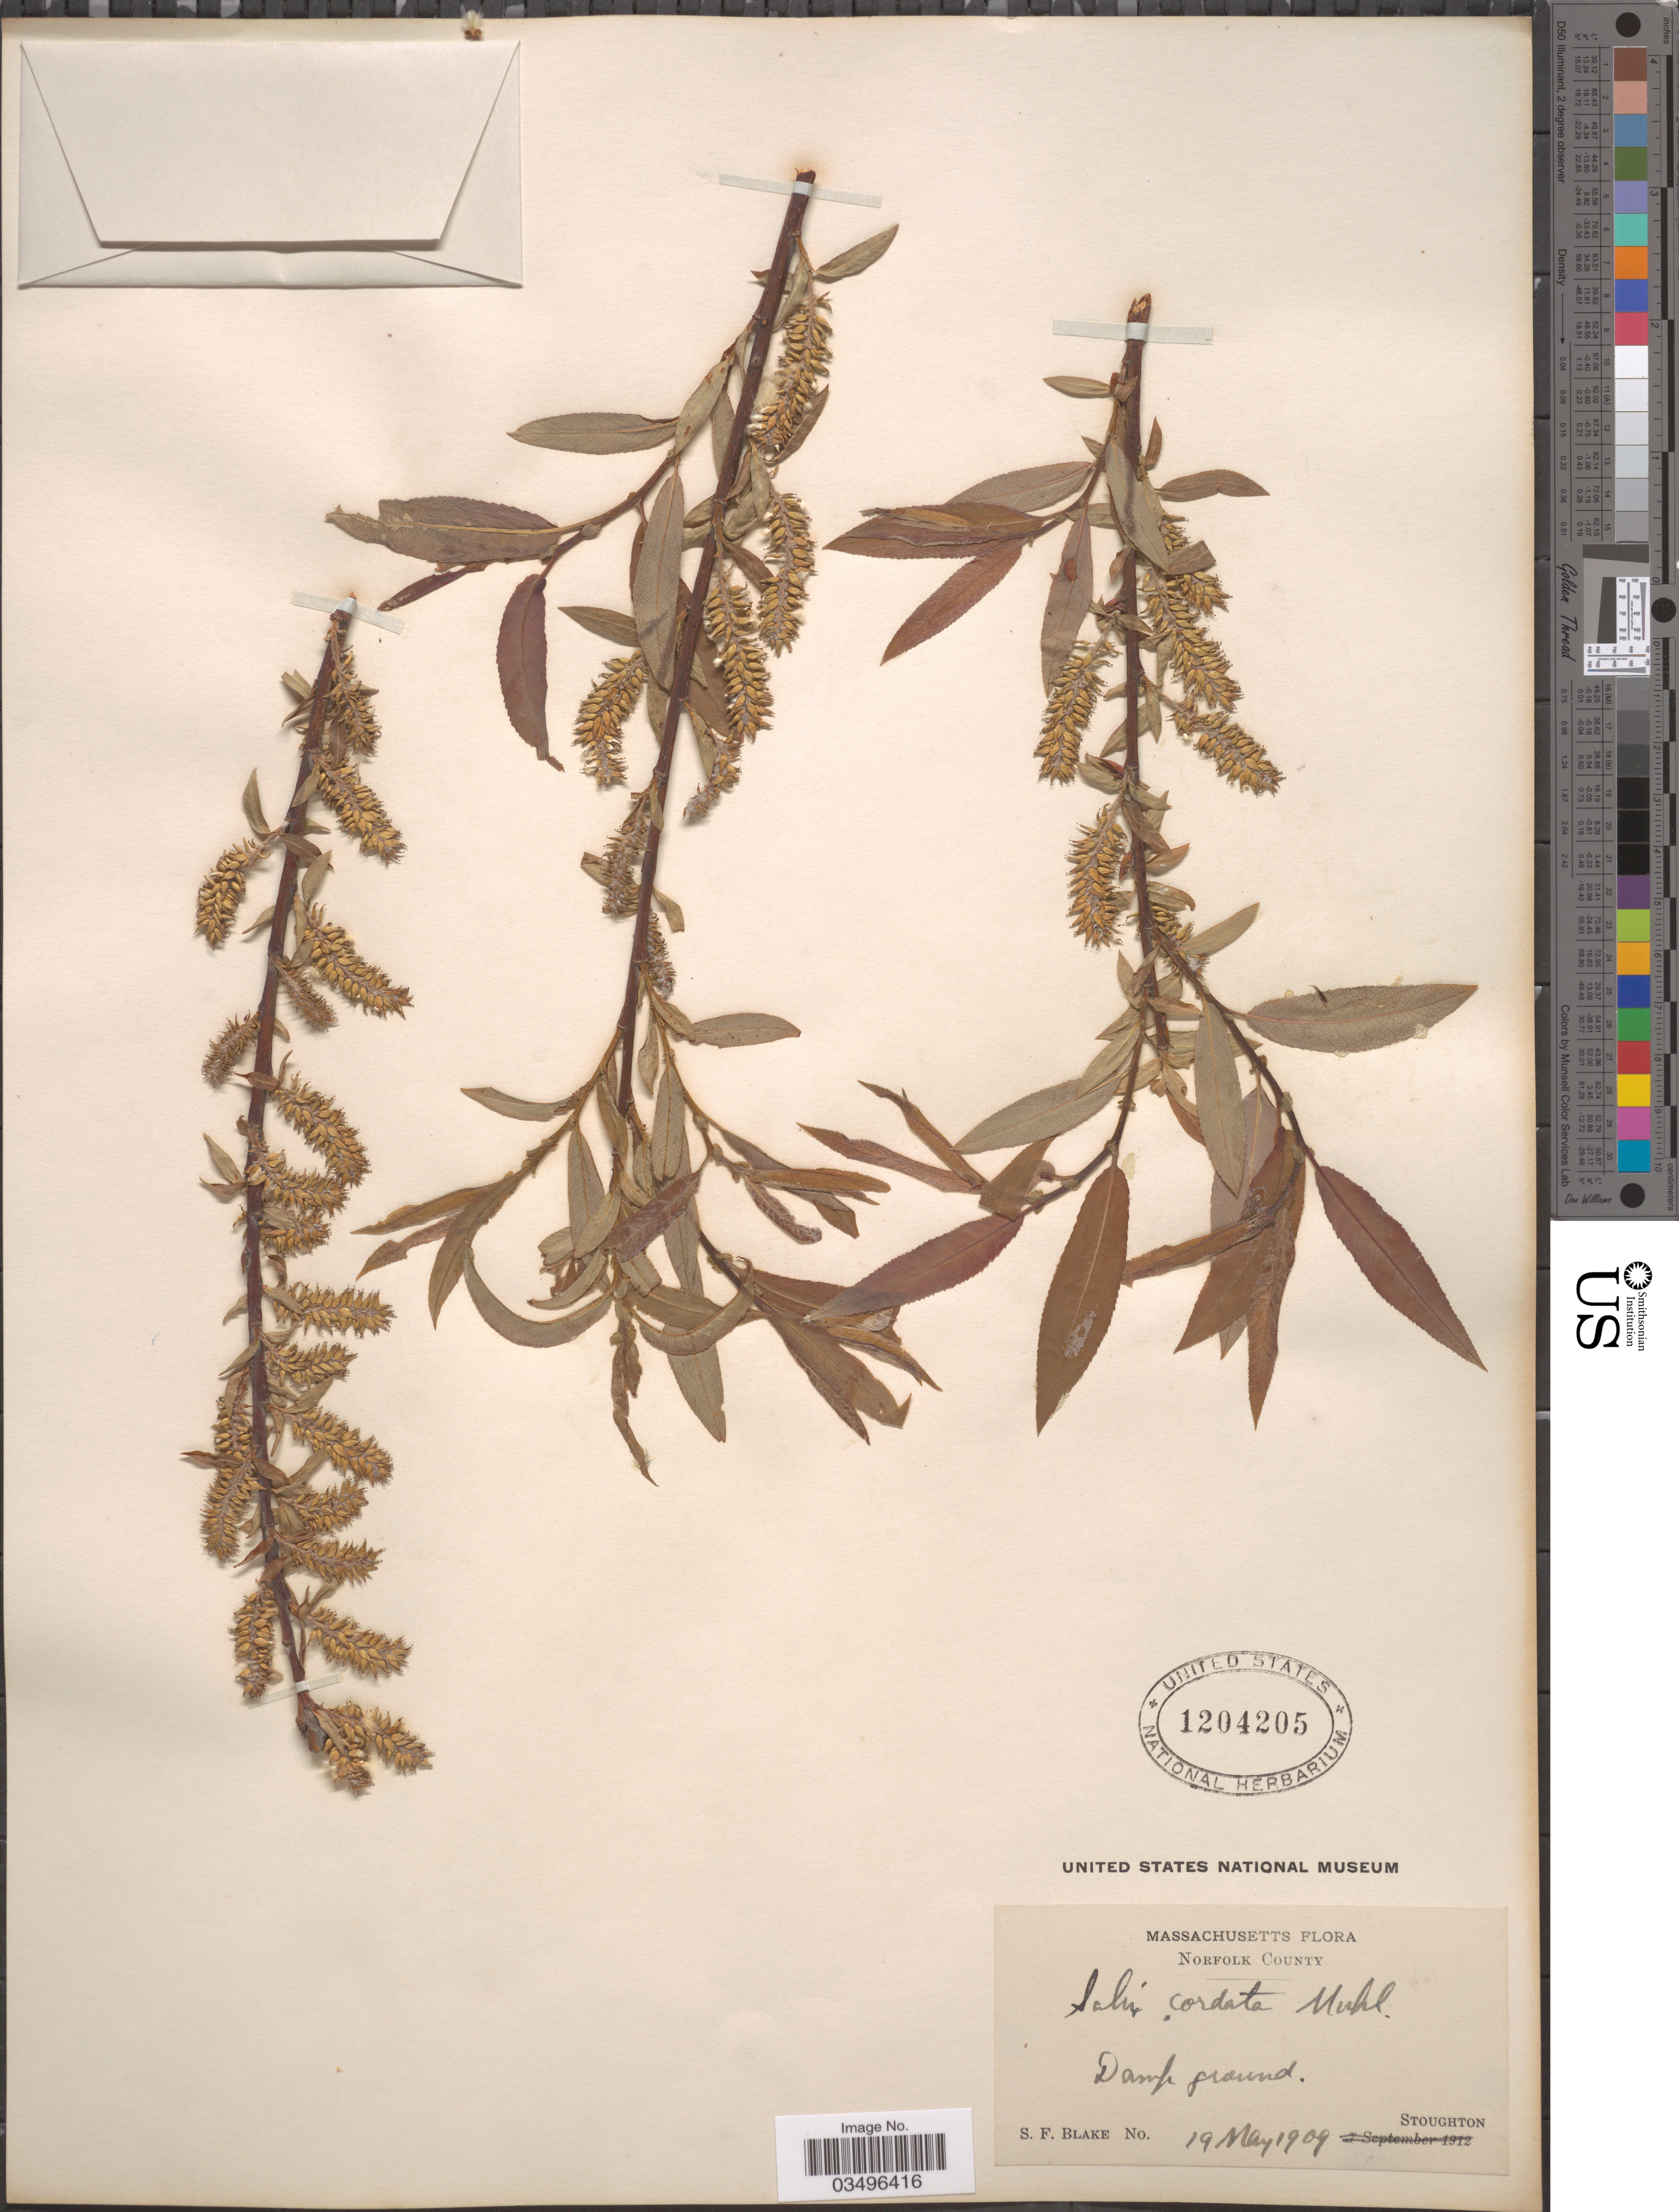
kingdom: Plantae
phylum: Tracheophyta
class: Magnoliopsida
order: Malpighiales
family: Salicaceae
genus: Salix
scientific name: Salix cordata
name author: Michx.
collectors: S. Blake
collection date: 1909-05-19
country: United States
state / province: Massachusetts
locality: Norfolk County. Stoughton.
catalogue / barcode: US 1204205